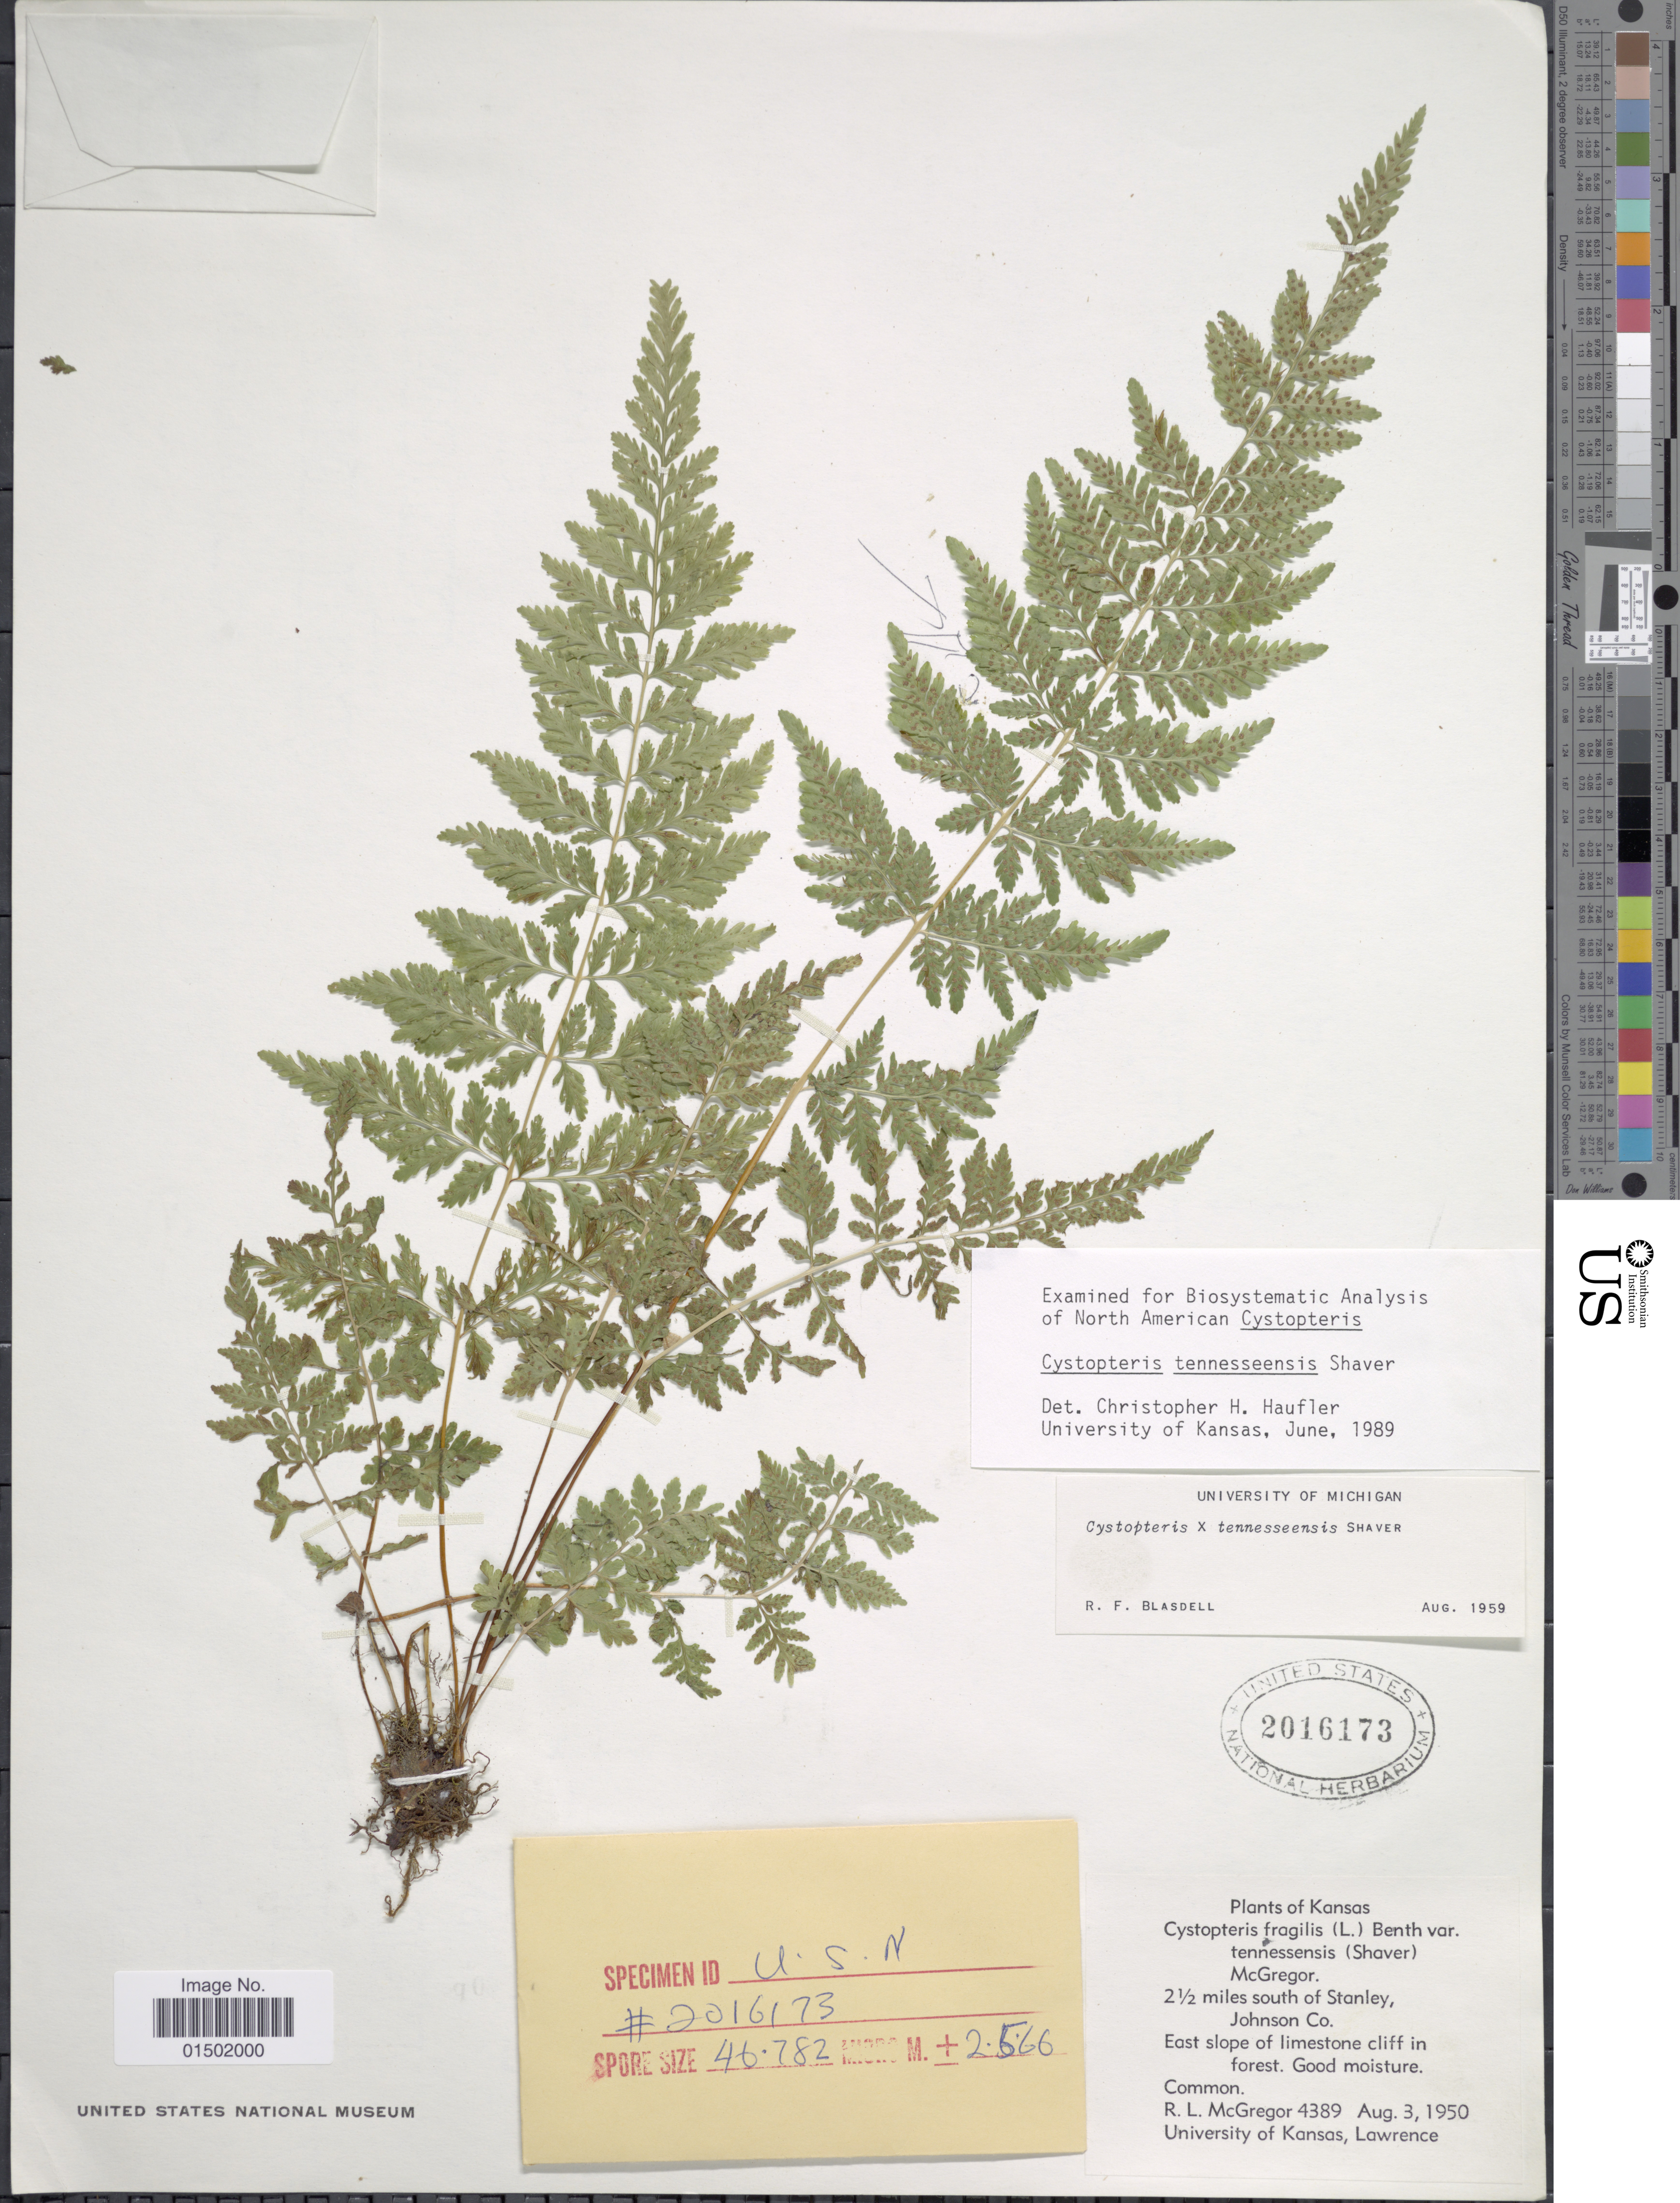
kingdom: Plantae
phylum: Tracheophyta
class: Polypodiopsida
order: Polypodiales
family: Cystopteridaceae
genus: Cystopteris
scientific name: Cystopteris tennesseensis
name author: Shaver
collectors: R. McGregor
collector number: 4389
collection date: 1950-08-03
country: United States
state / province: Kansas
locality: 2 1/2 miles south of Stanley, Johnson Co.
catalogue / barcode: US 2016173